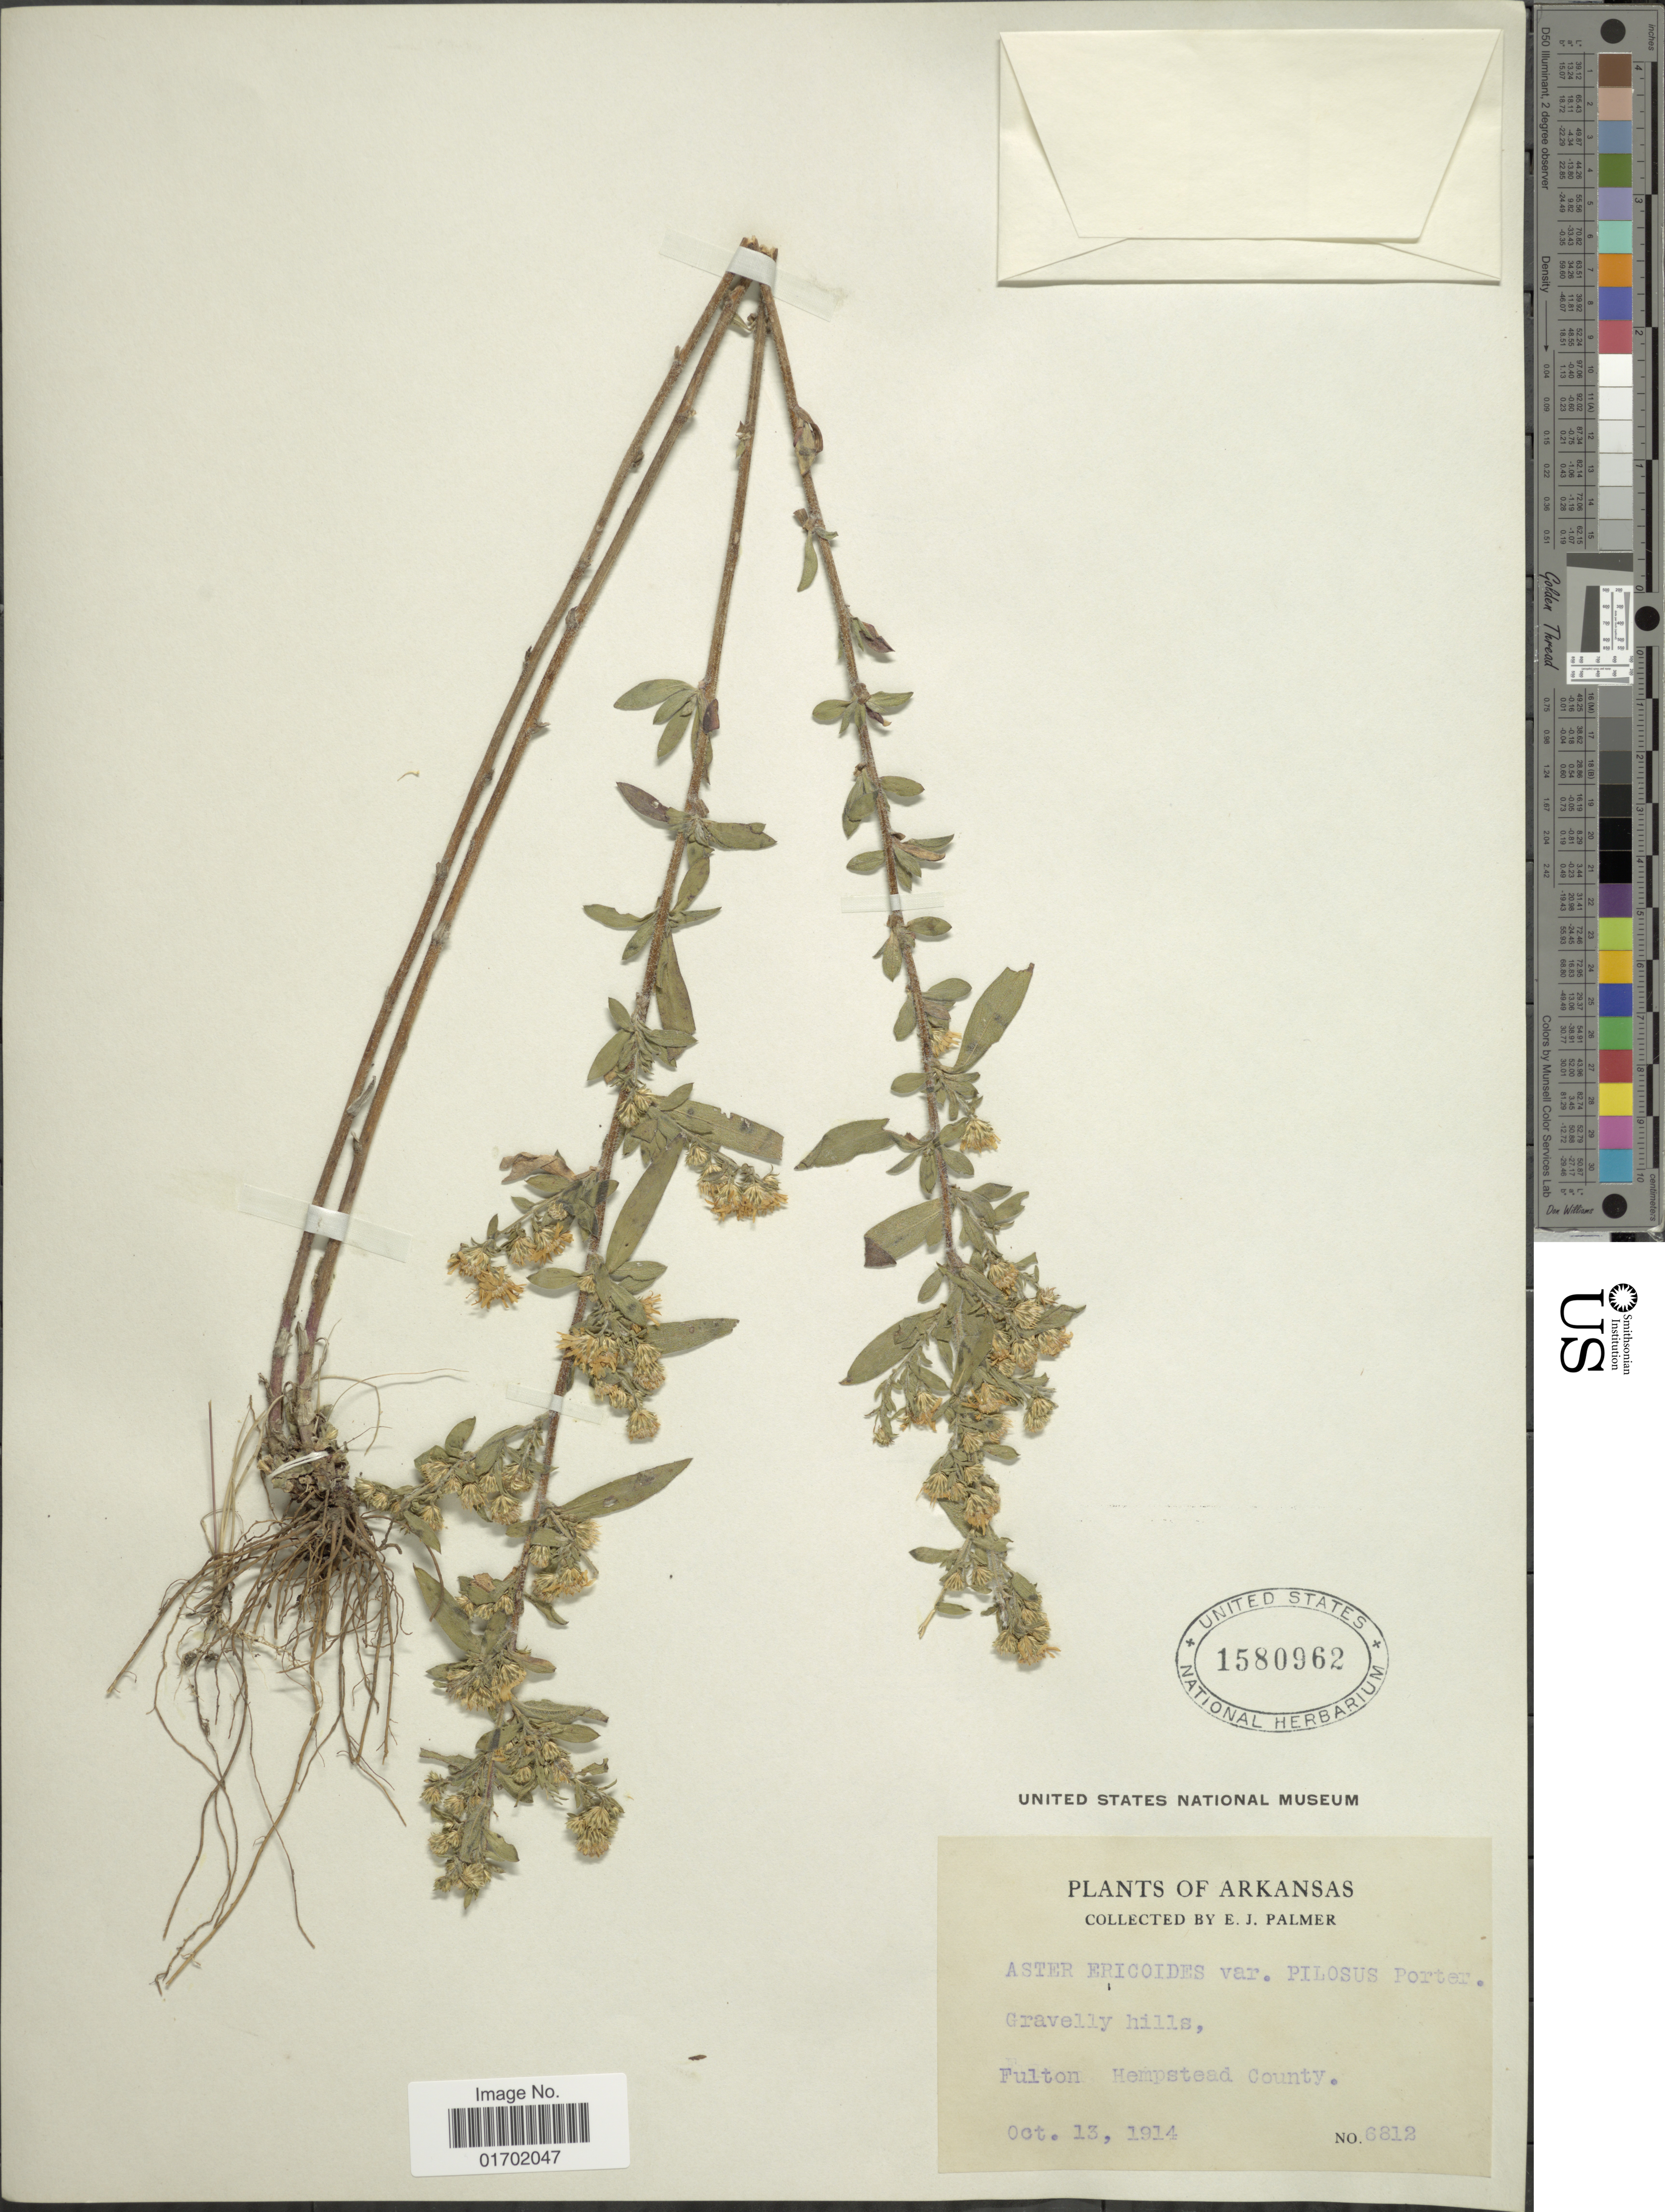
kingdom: Plantae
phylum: Tracheophyta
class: Magnoliopsida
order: Asterales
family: Asteraceae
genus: Symphyotrichum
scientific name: Symphyotrichum pilosum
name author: (Willd.) G.L. Nesom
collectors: E. J. Palmer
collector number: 6812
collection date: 1914-10-13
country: United States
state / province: Arkansas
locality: Fulton, Hempstead County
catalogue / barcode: US 1580962